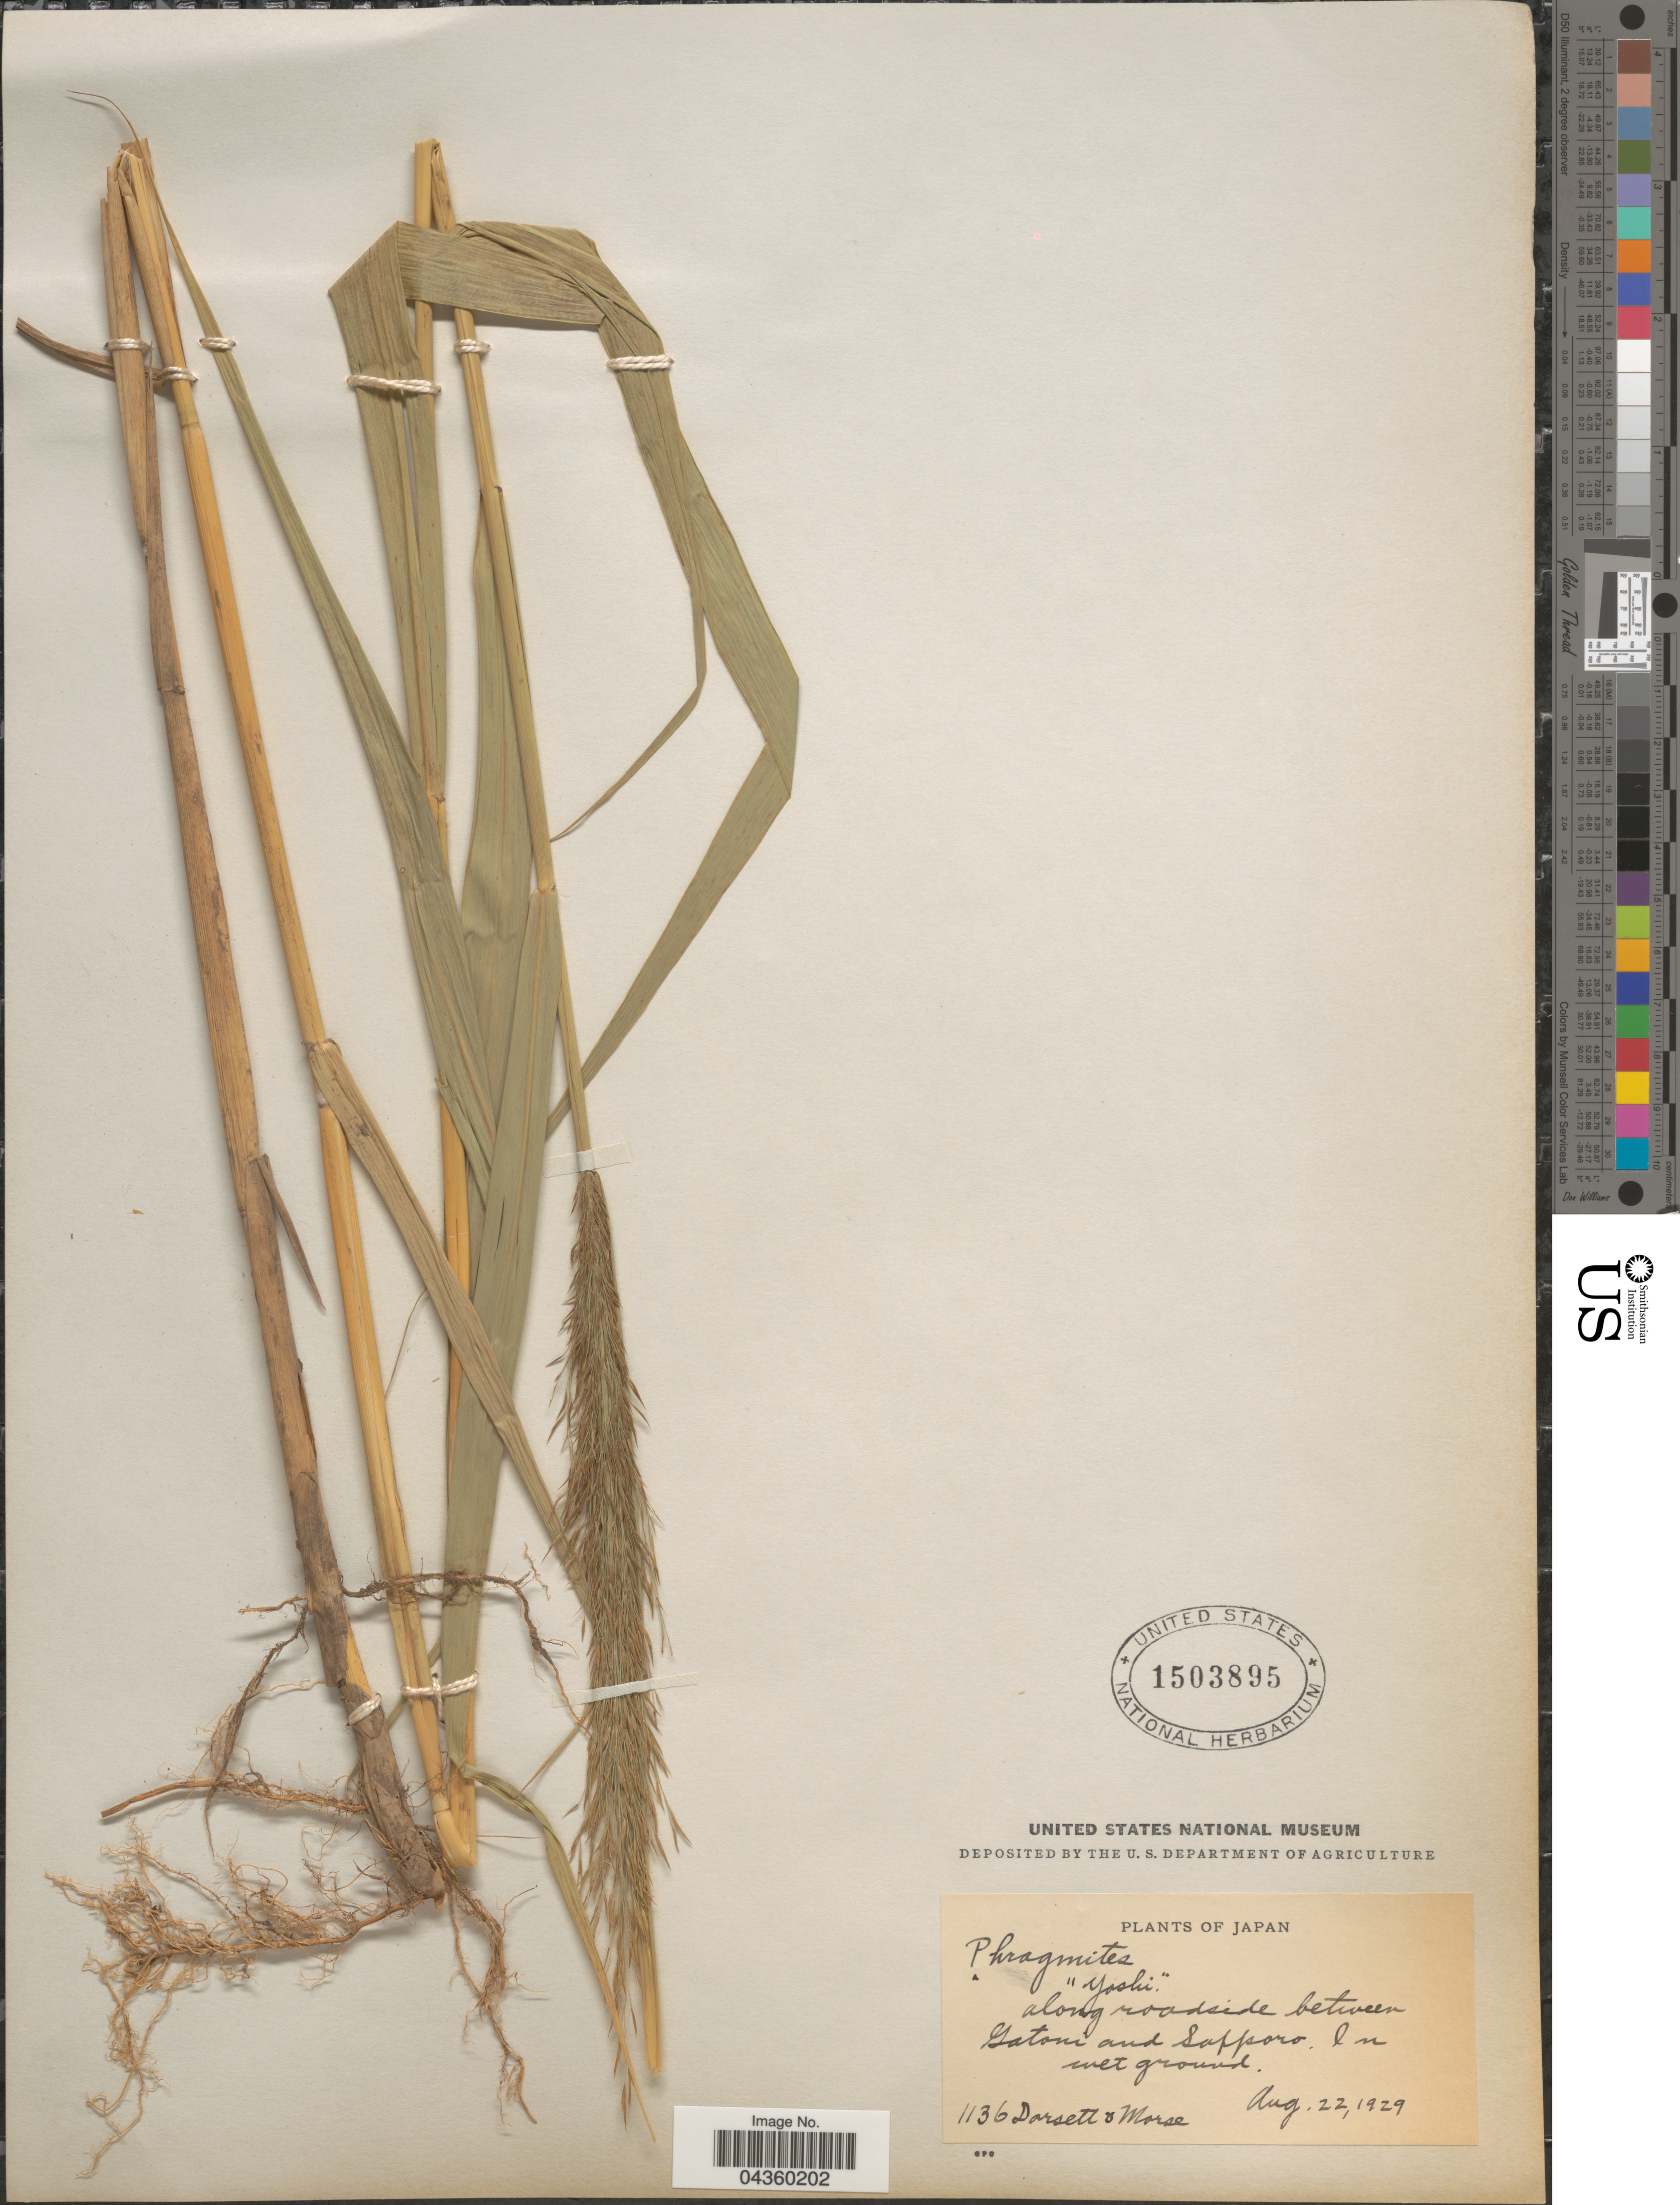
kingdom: Plantae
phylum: Tracheophyta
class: Liliopsida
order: Poales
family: Poaceae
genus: Phragmites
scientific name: Phragmites australis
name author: (Cav.) Trin. ex Steud.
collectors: -- Dorsett & -. Morse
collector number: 1136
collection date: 1929-08-22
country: Japan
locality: Yoshi,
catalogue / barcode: US 1503895